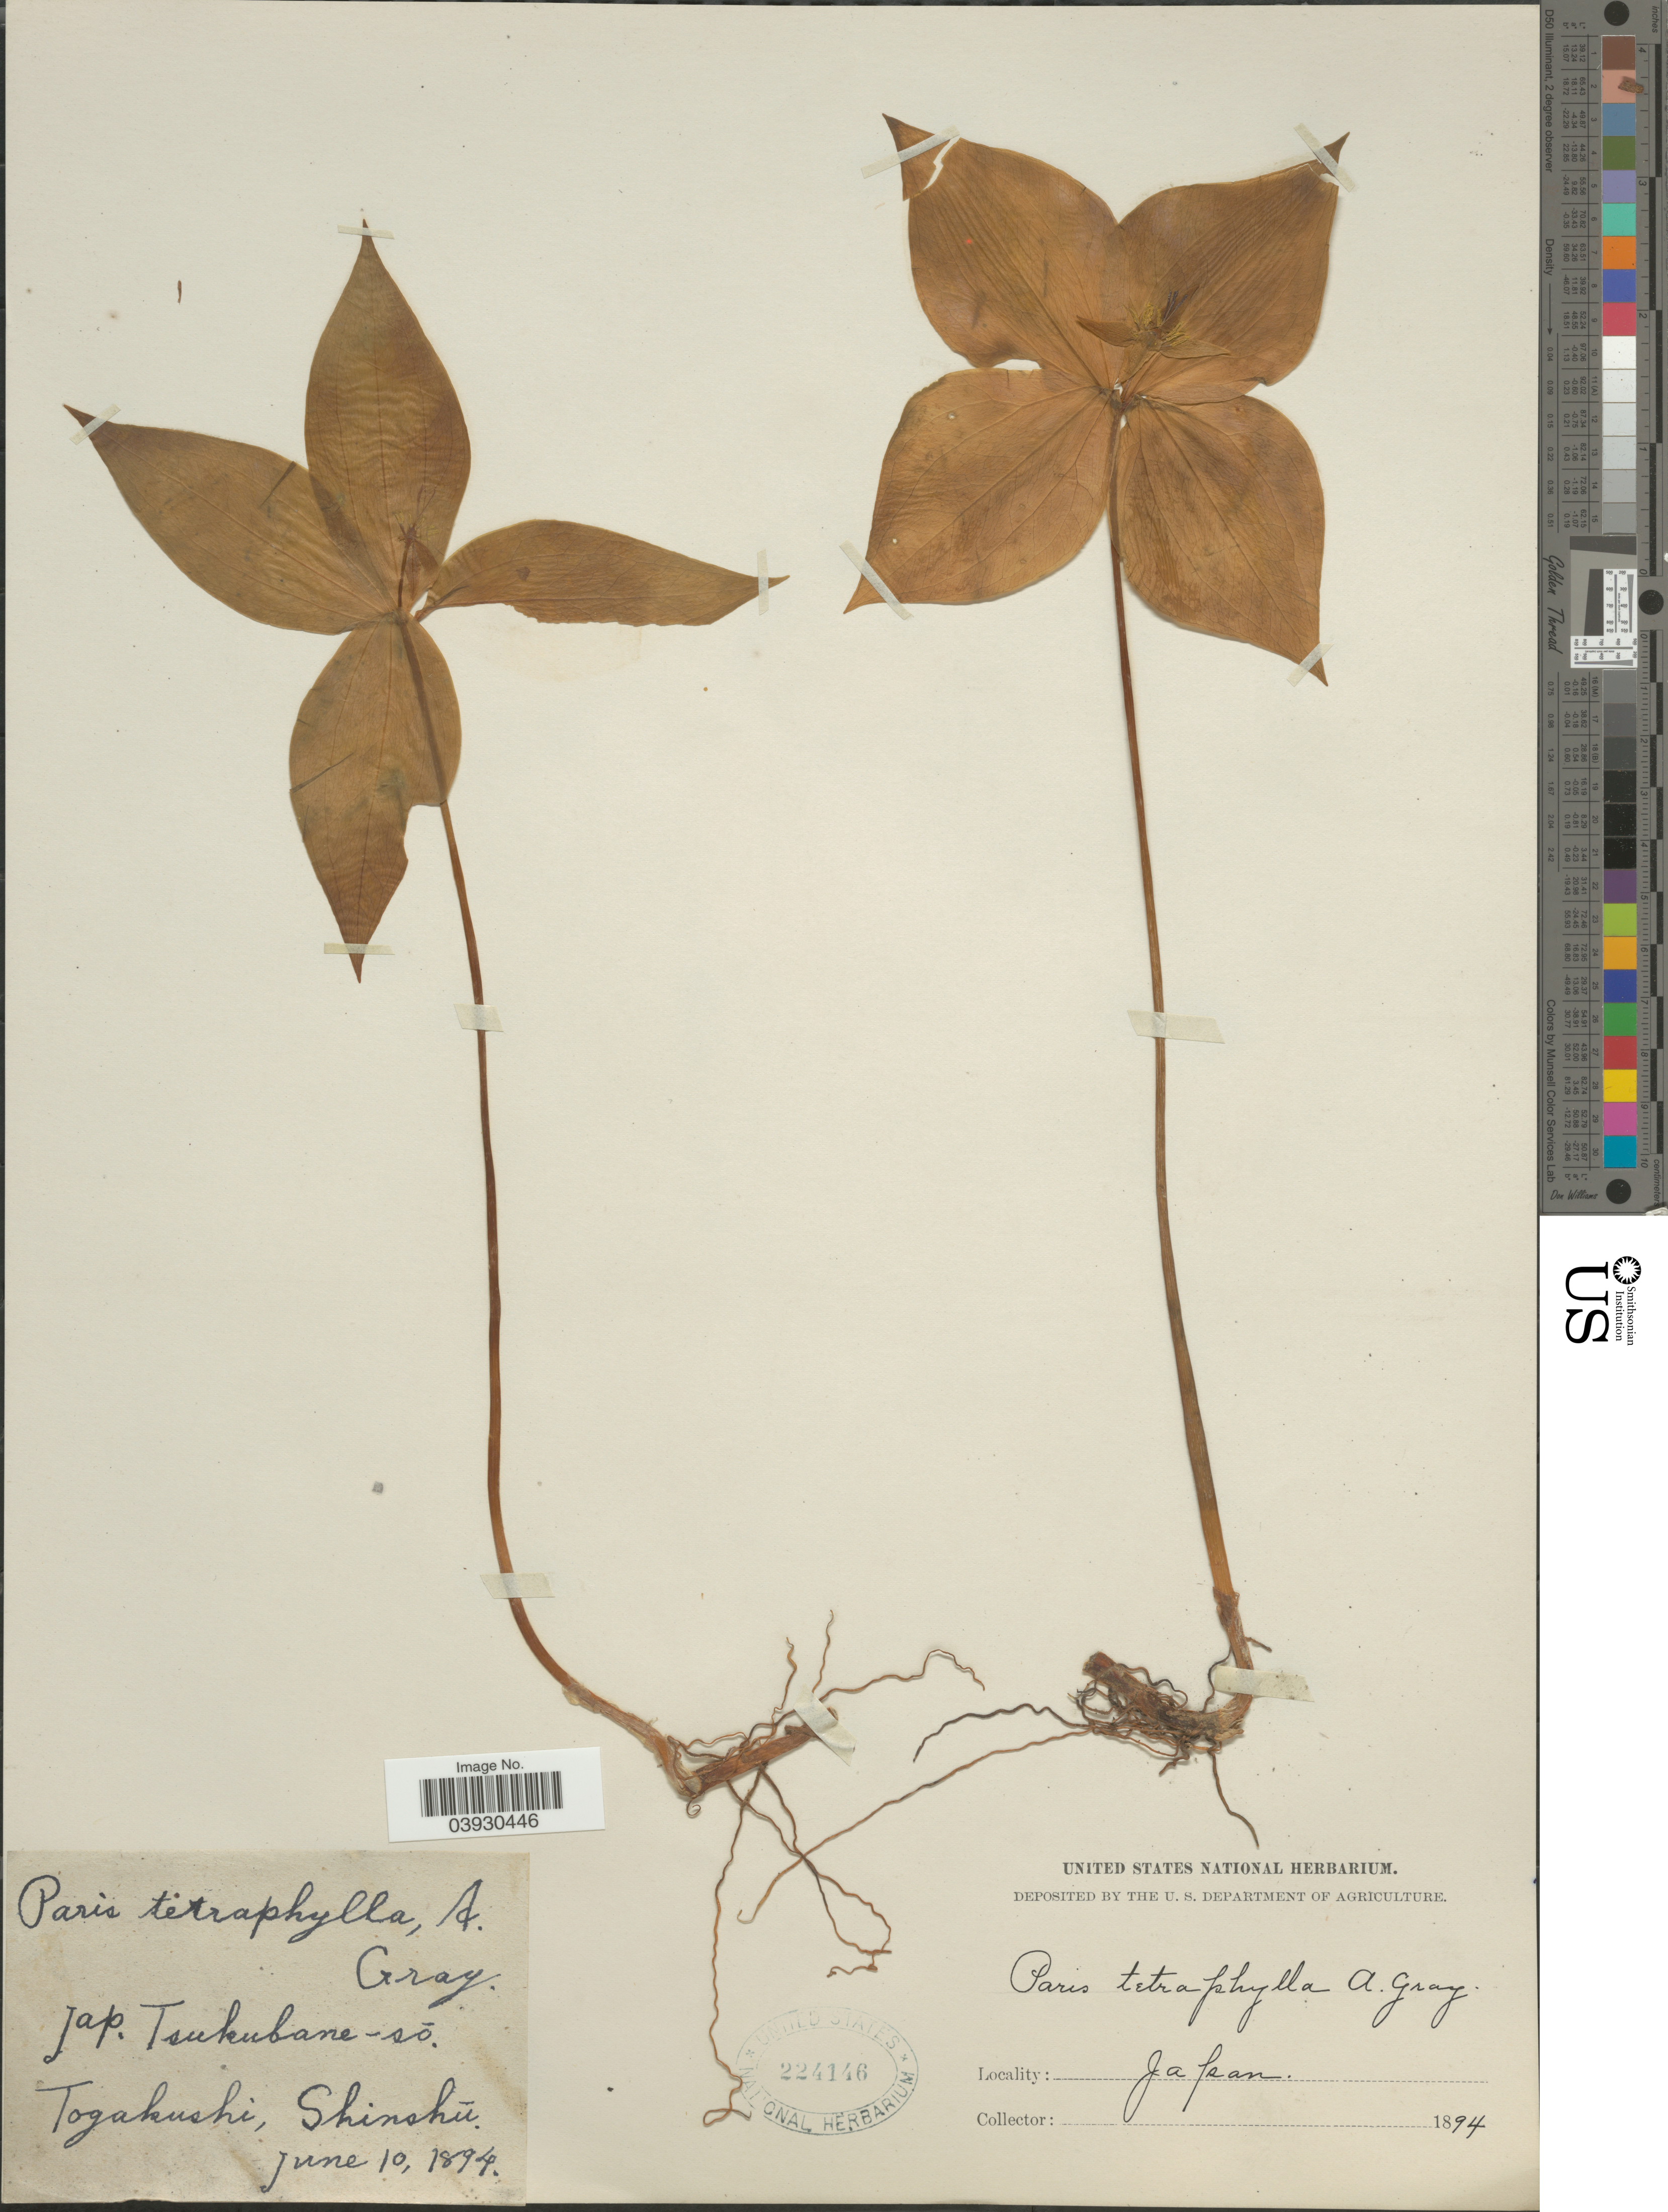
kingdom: Plantae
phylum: Tracheophyta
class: Liliopsida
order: Liliales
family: Melanthiaceae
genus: Paris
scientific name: Paris tetraphylla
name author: A. Gray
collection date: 1894-06-10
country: Japan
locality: Togakushi, Shinshū.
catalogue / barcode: US 224146